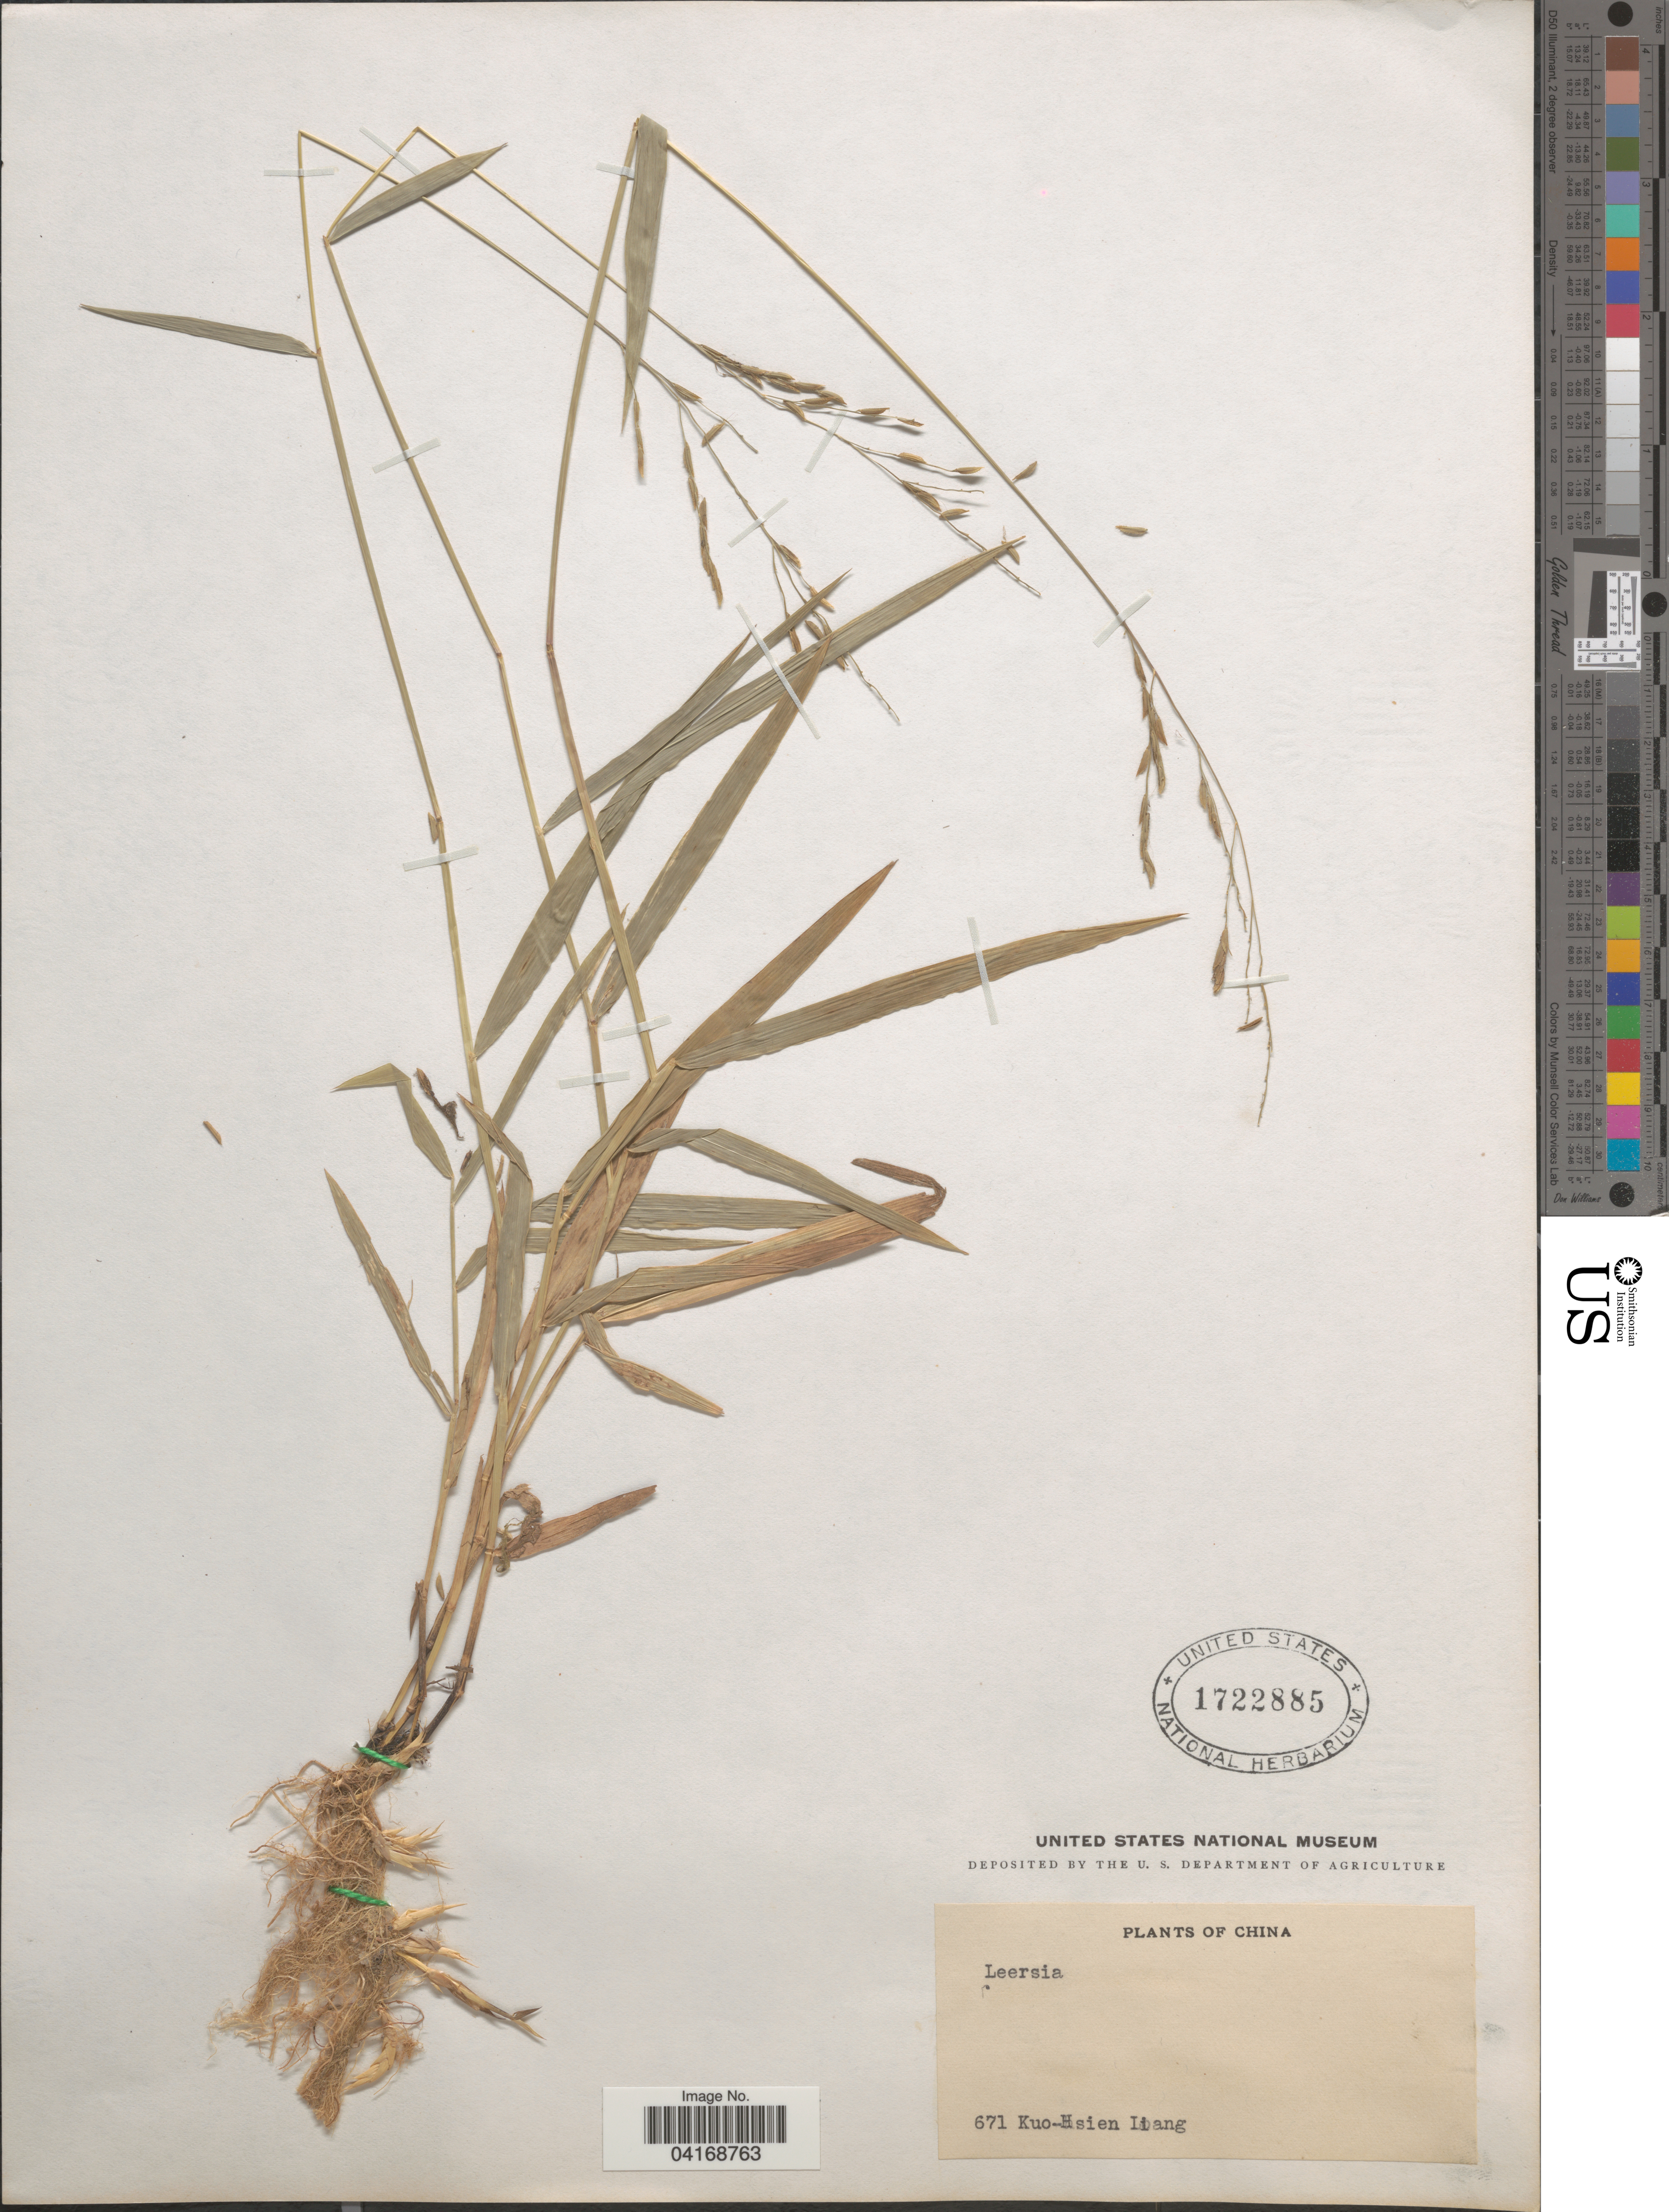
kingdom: Plantae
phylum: Tracheophyta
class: Liliopsida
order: Poales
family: Poaceae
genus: Leersia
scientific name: Leersia sp.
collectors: K. Liang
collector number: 671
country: China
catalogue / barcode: US 1722885